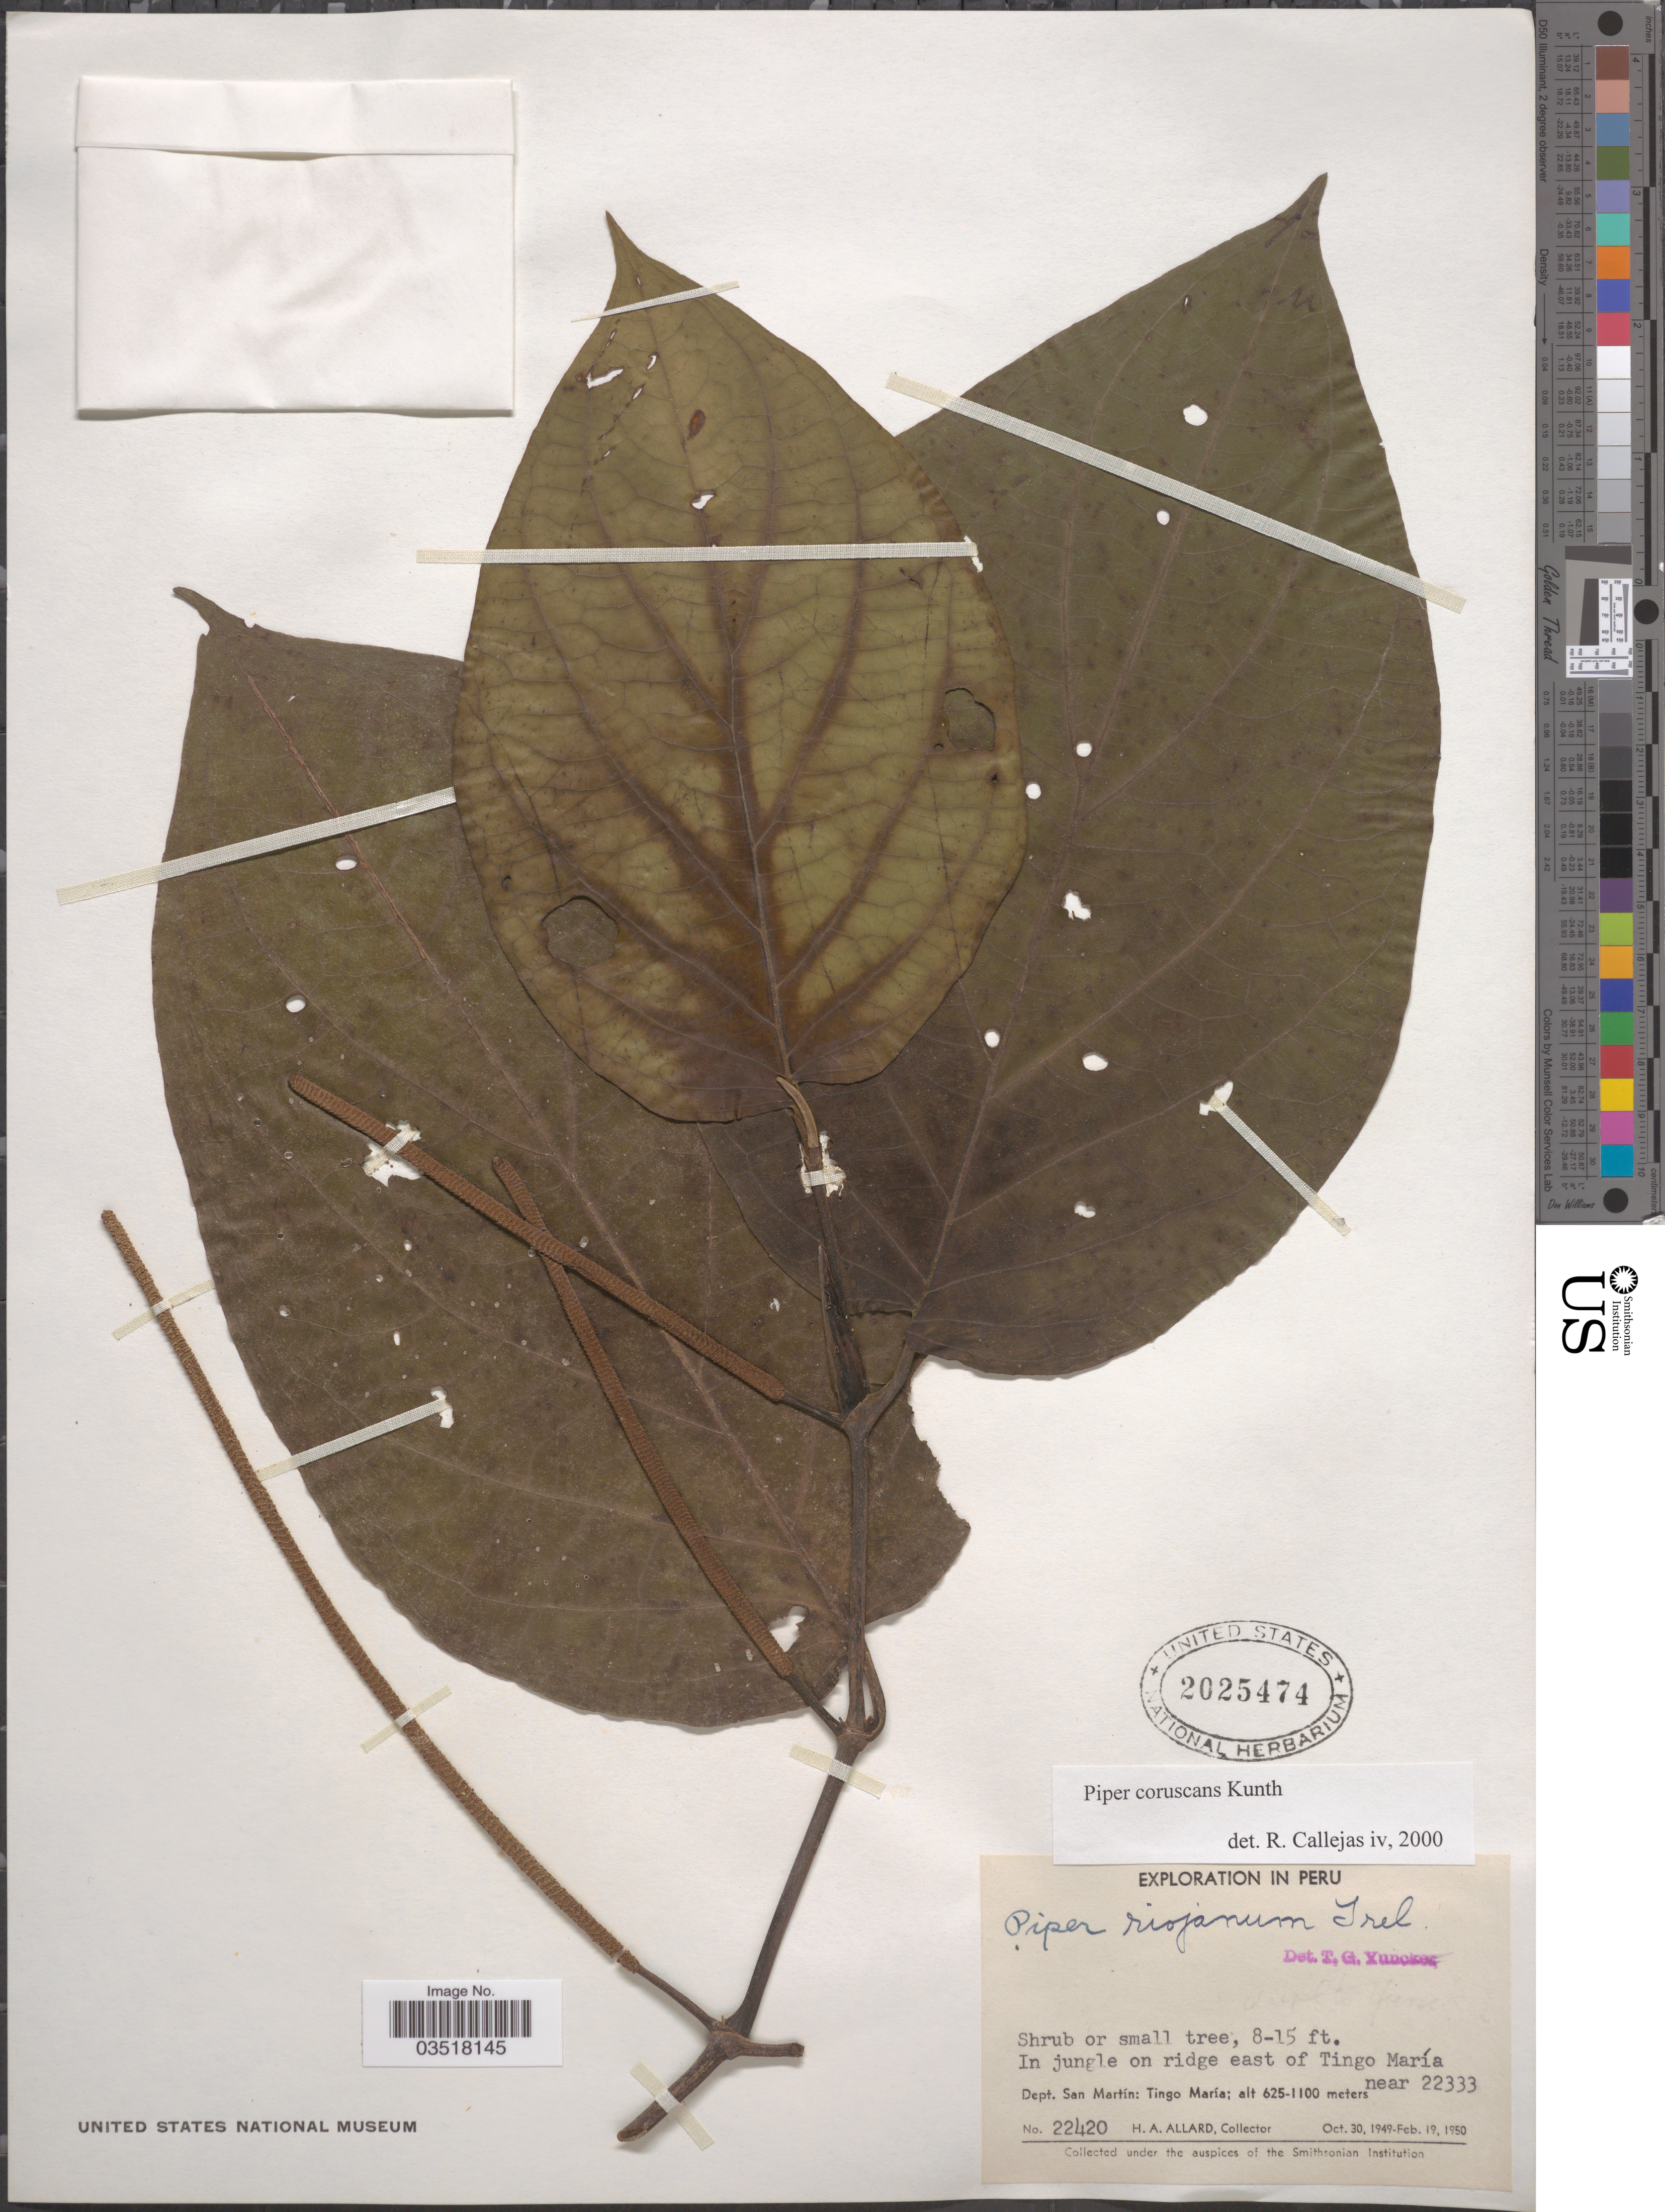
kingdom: Plantae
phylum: Tracheophyta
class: Magnoliopsida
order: Piperales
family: Piperaceae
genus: Piper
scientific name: Piper coruscans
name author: Kunth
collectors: H. A. Allard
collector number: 22420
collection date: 1949-10-30/1950-02-19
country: Peru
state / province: San Martín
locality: In jungle on ridge east of Tingo María near 22333. Dept. San Martín: Tingo María.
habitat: in jungle on ridge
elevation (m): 625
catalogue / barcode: US 2025474